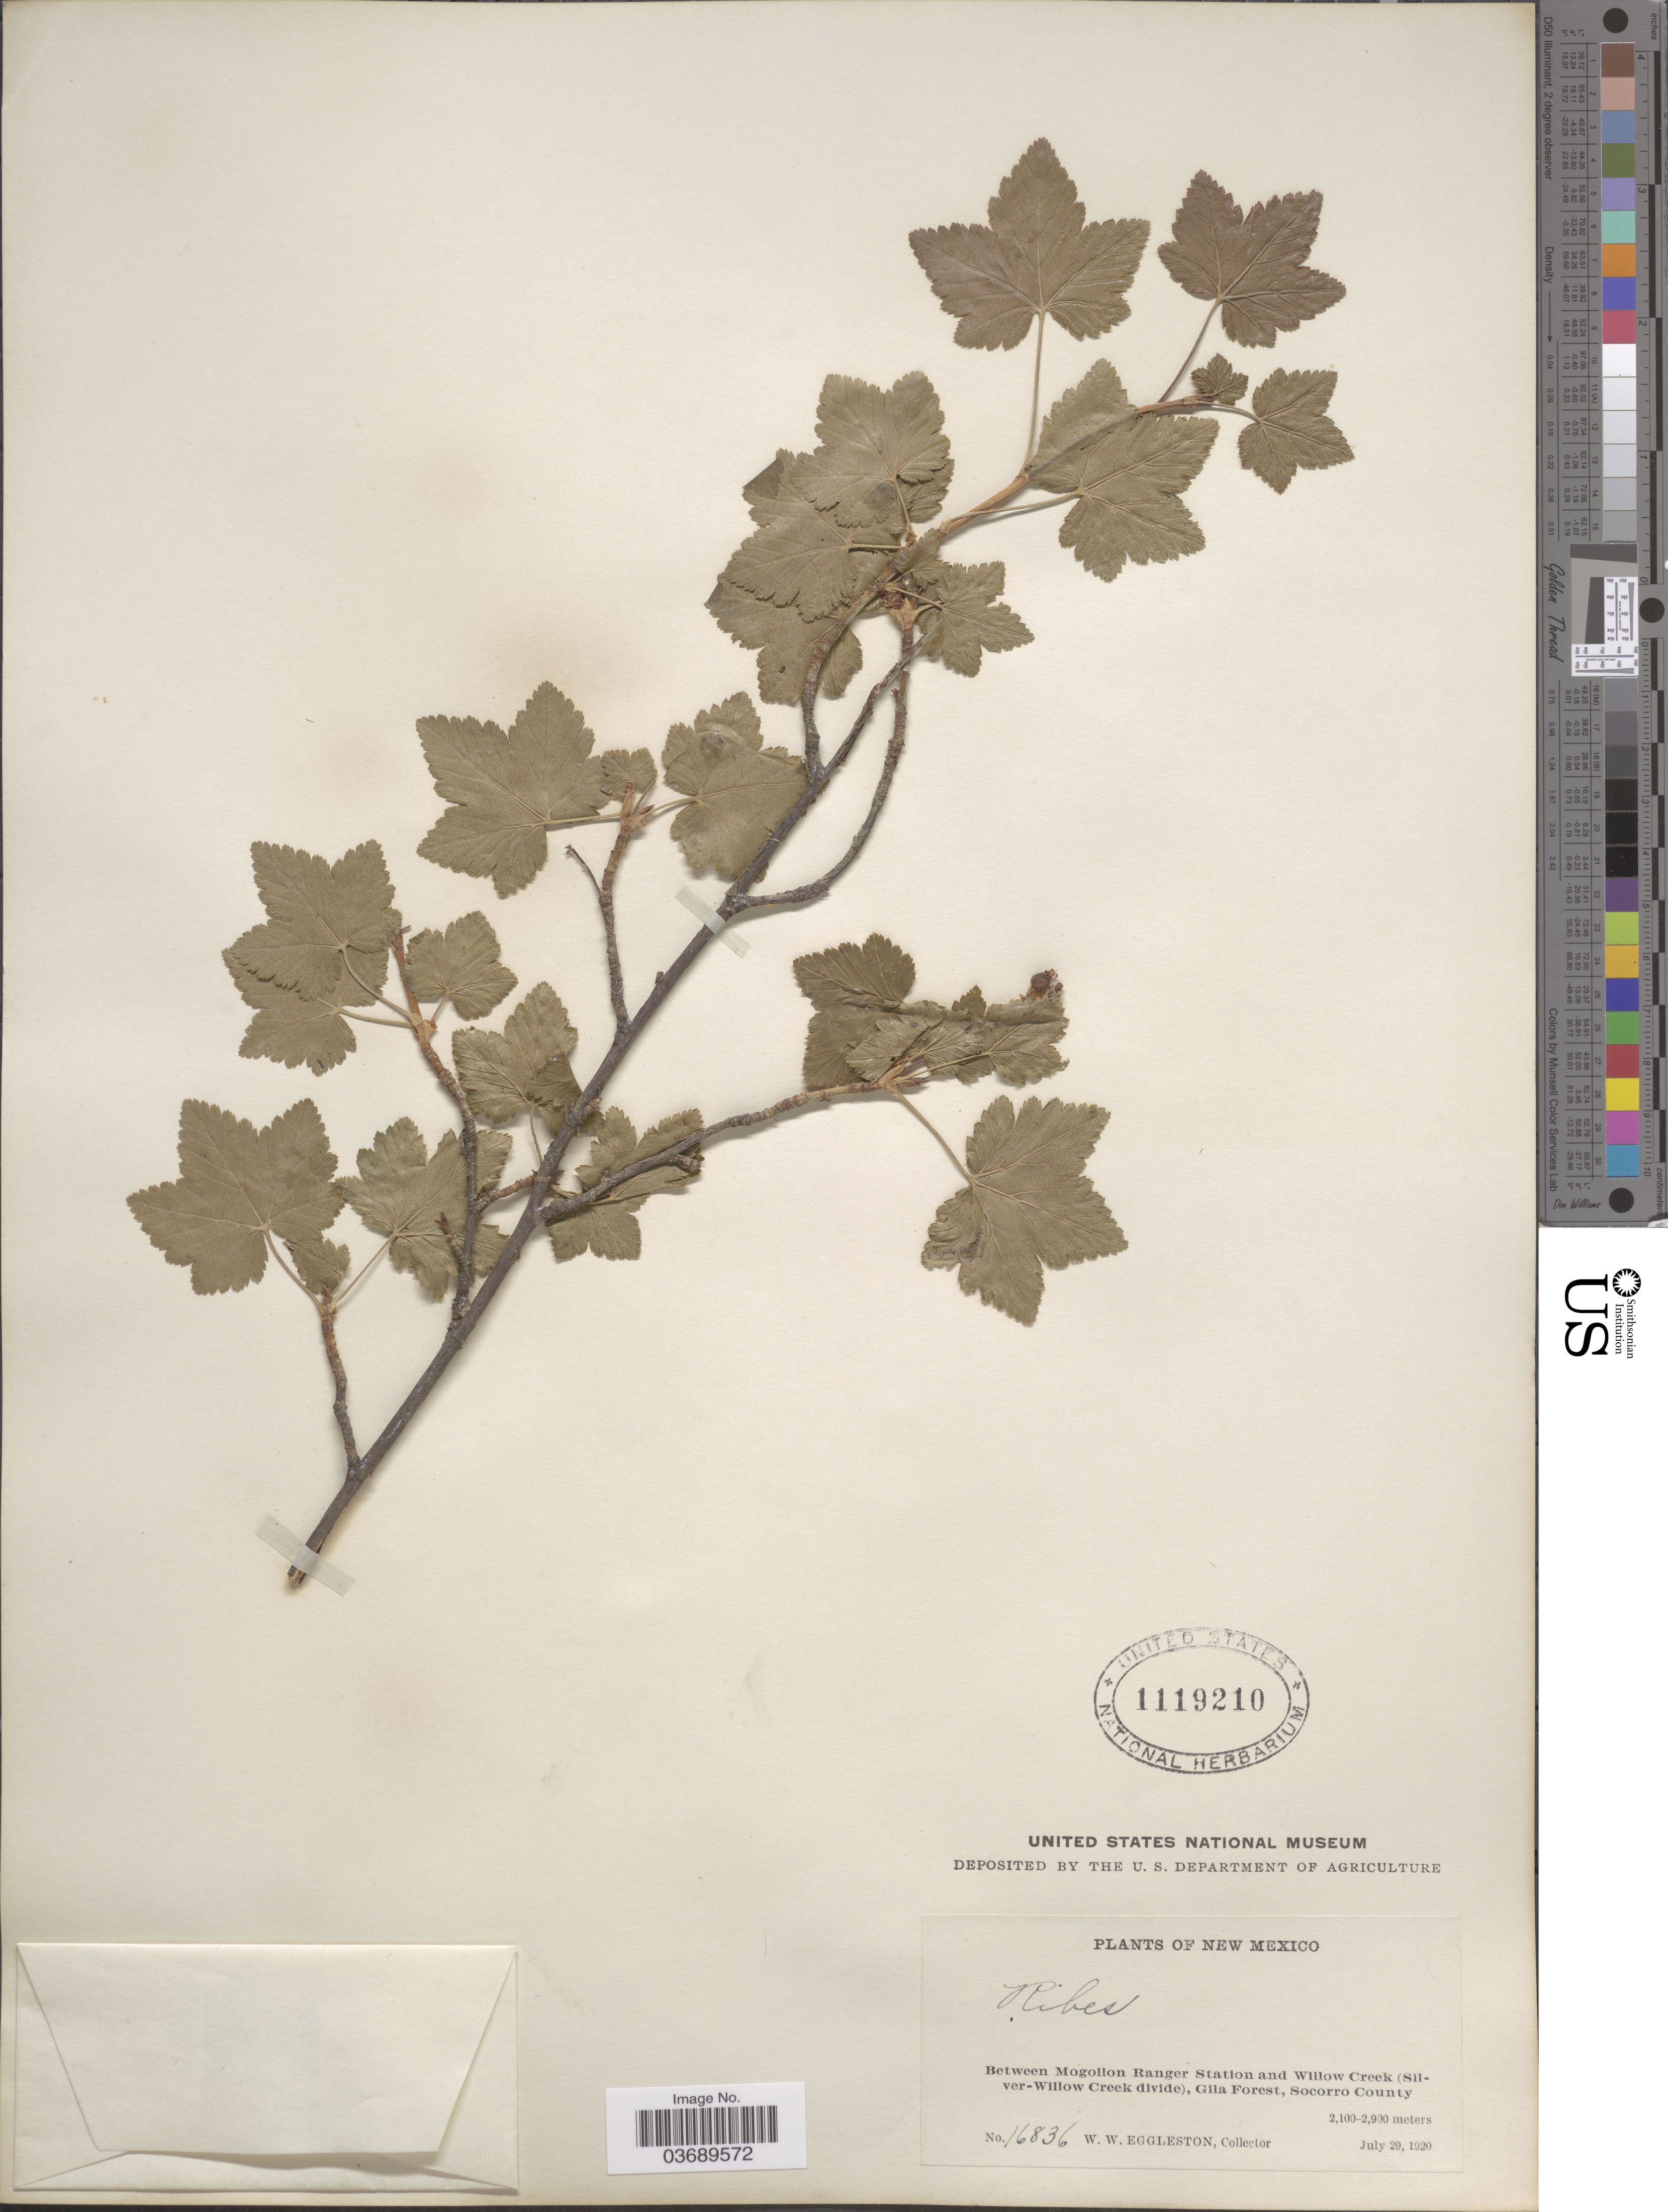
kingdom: Plantae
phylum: Tracheophyta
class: Magnoliopsida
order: Saxifragales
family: Grossulariaceae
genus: Ribes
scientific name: Ribes sp.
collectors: W. W. Eggleston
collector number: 16836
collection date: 1920-07-29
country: United States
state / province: New Mexico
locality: Between Mogollon Ranger Station and Willow Creek (Silver-Willow Creek divide), Gilla Forest, Socorro County.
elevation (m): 2100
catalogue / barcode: US 1119210